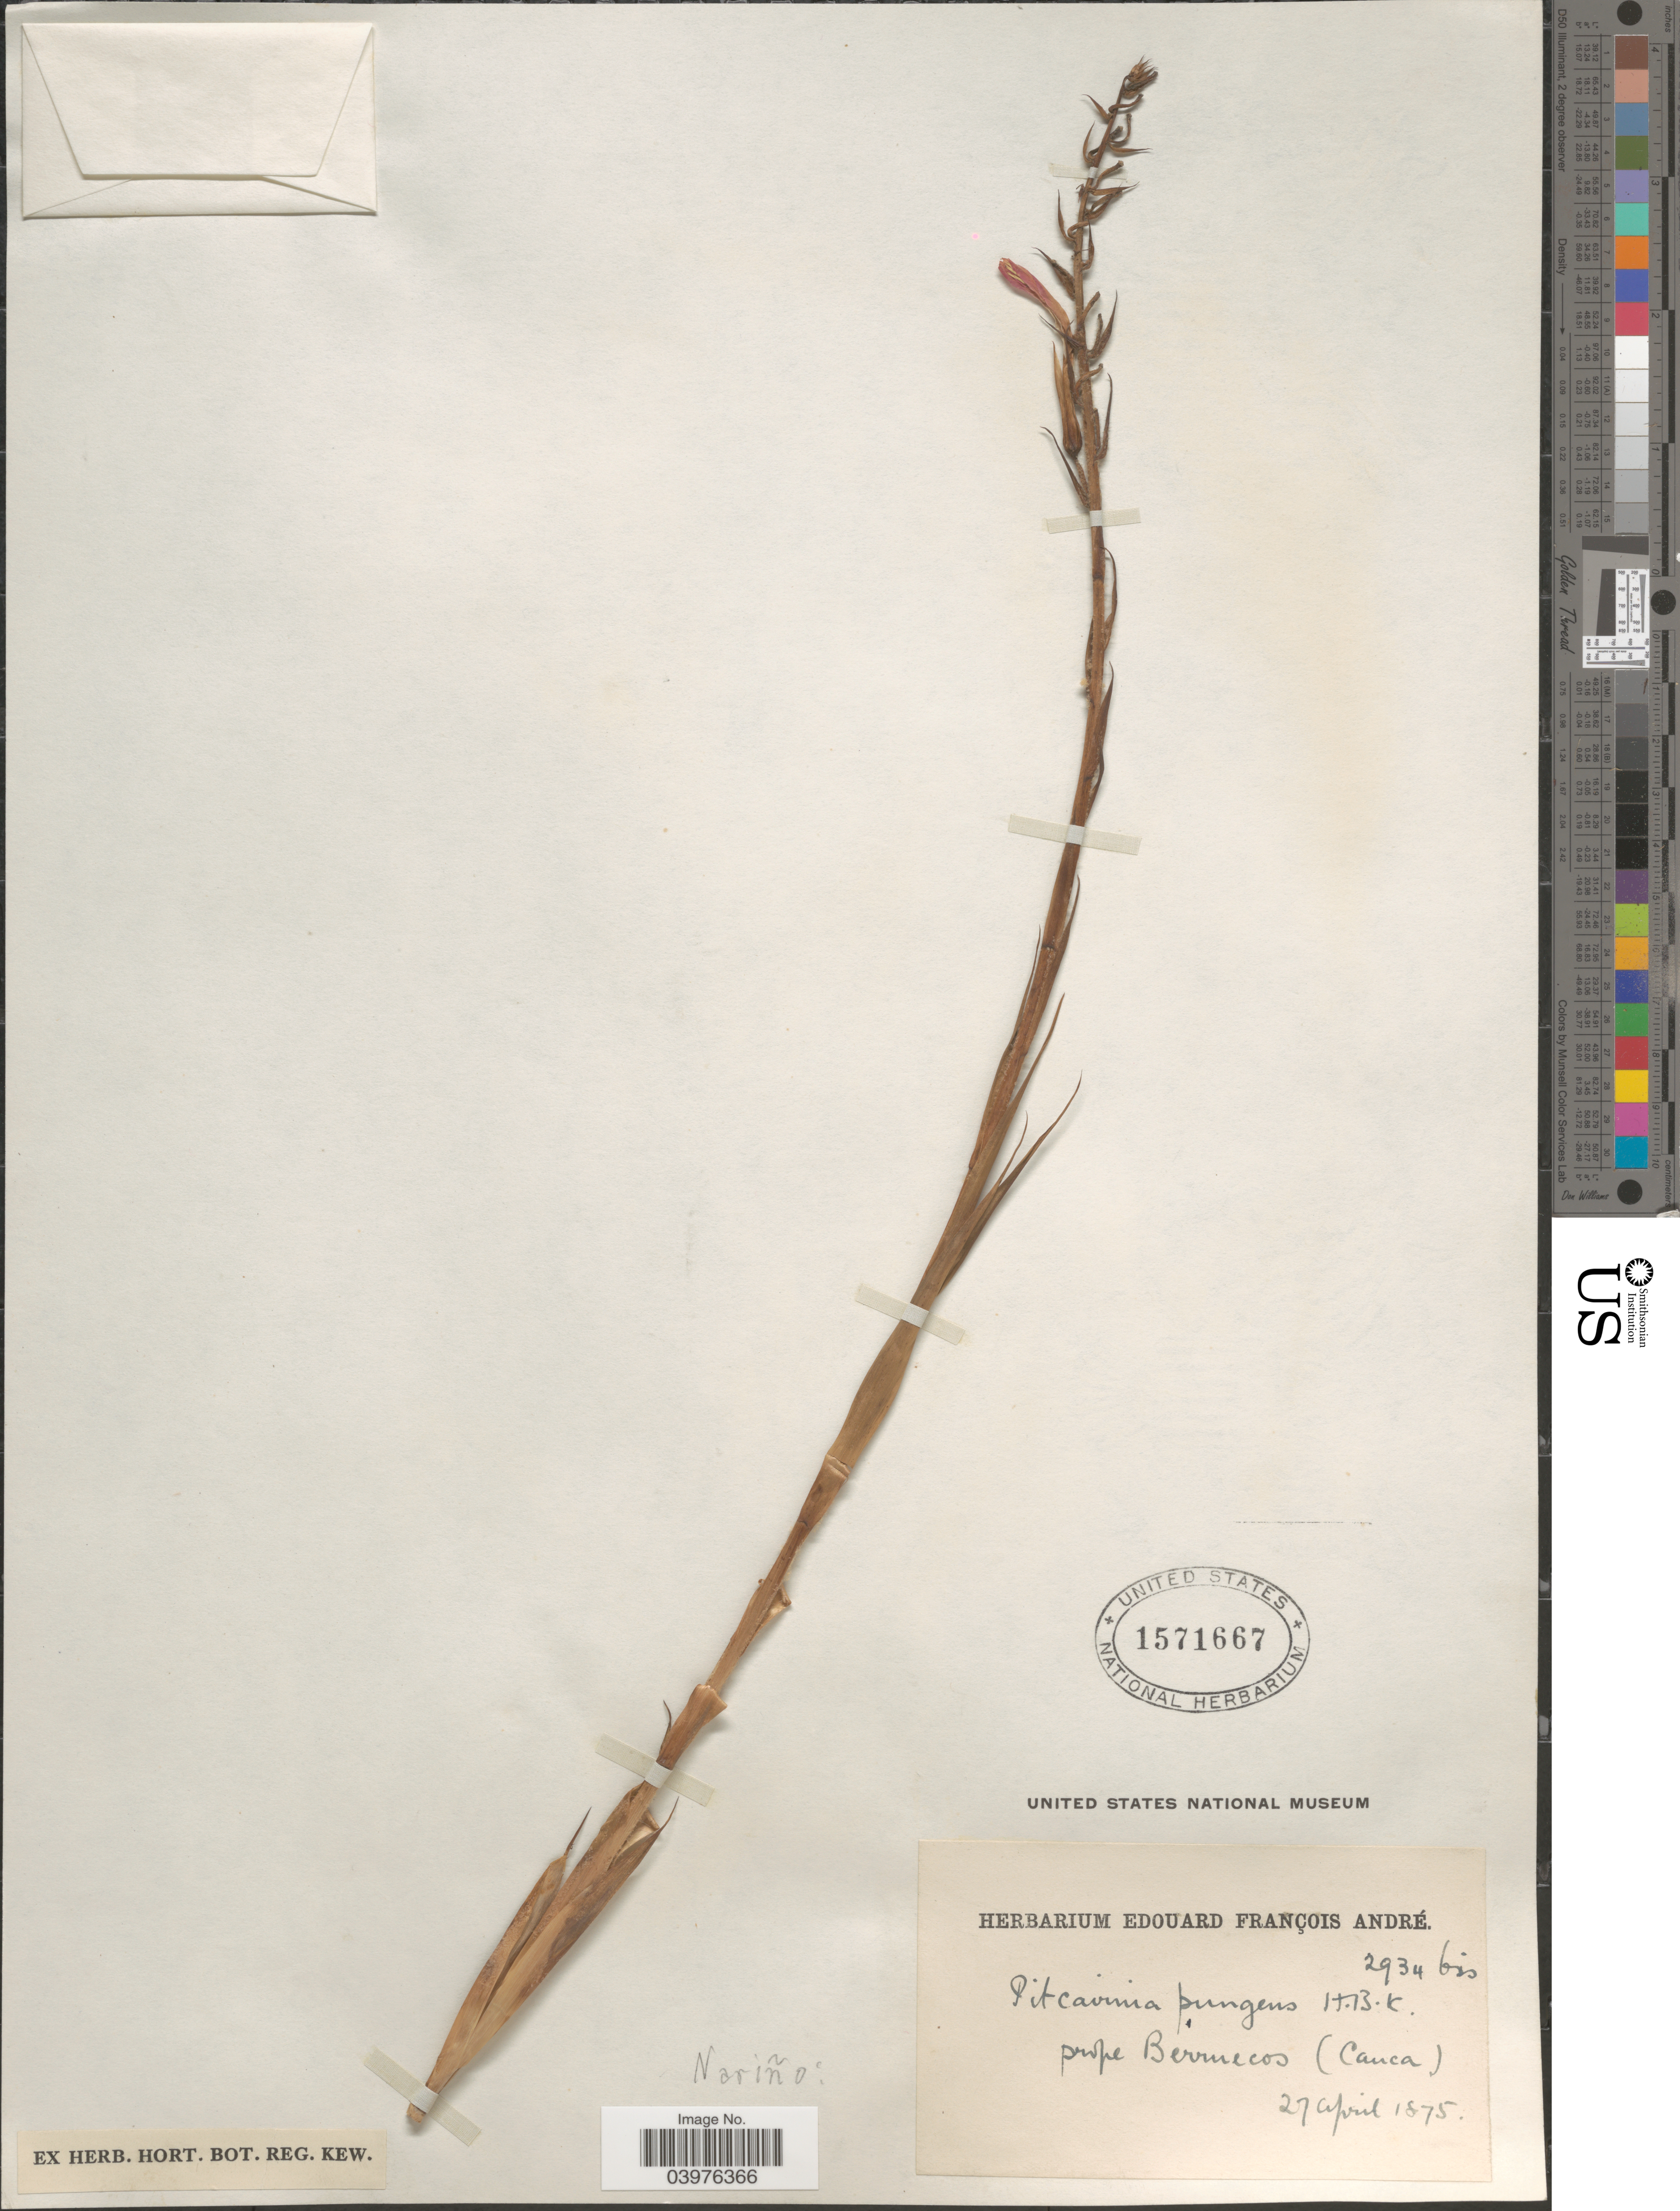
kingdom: Plantae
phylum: Tracheophyta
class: Liliopsida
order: Poales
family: Bromeliaceae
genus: Pitcairnia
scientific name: Pitcairnia pungens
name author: Kunth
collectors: Ex herb. Edouard François André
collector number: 2934 bis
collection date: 1875-04-27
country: Colombia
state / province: Nariño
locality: Prope Berruecos (Cauca).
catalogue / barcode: US 1571667